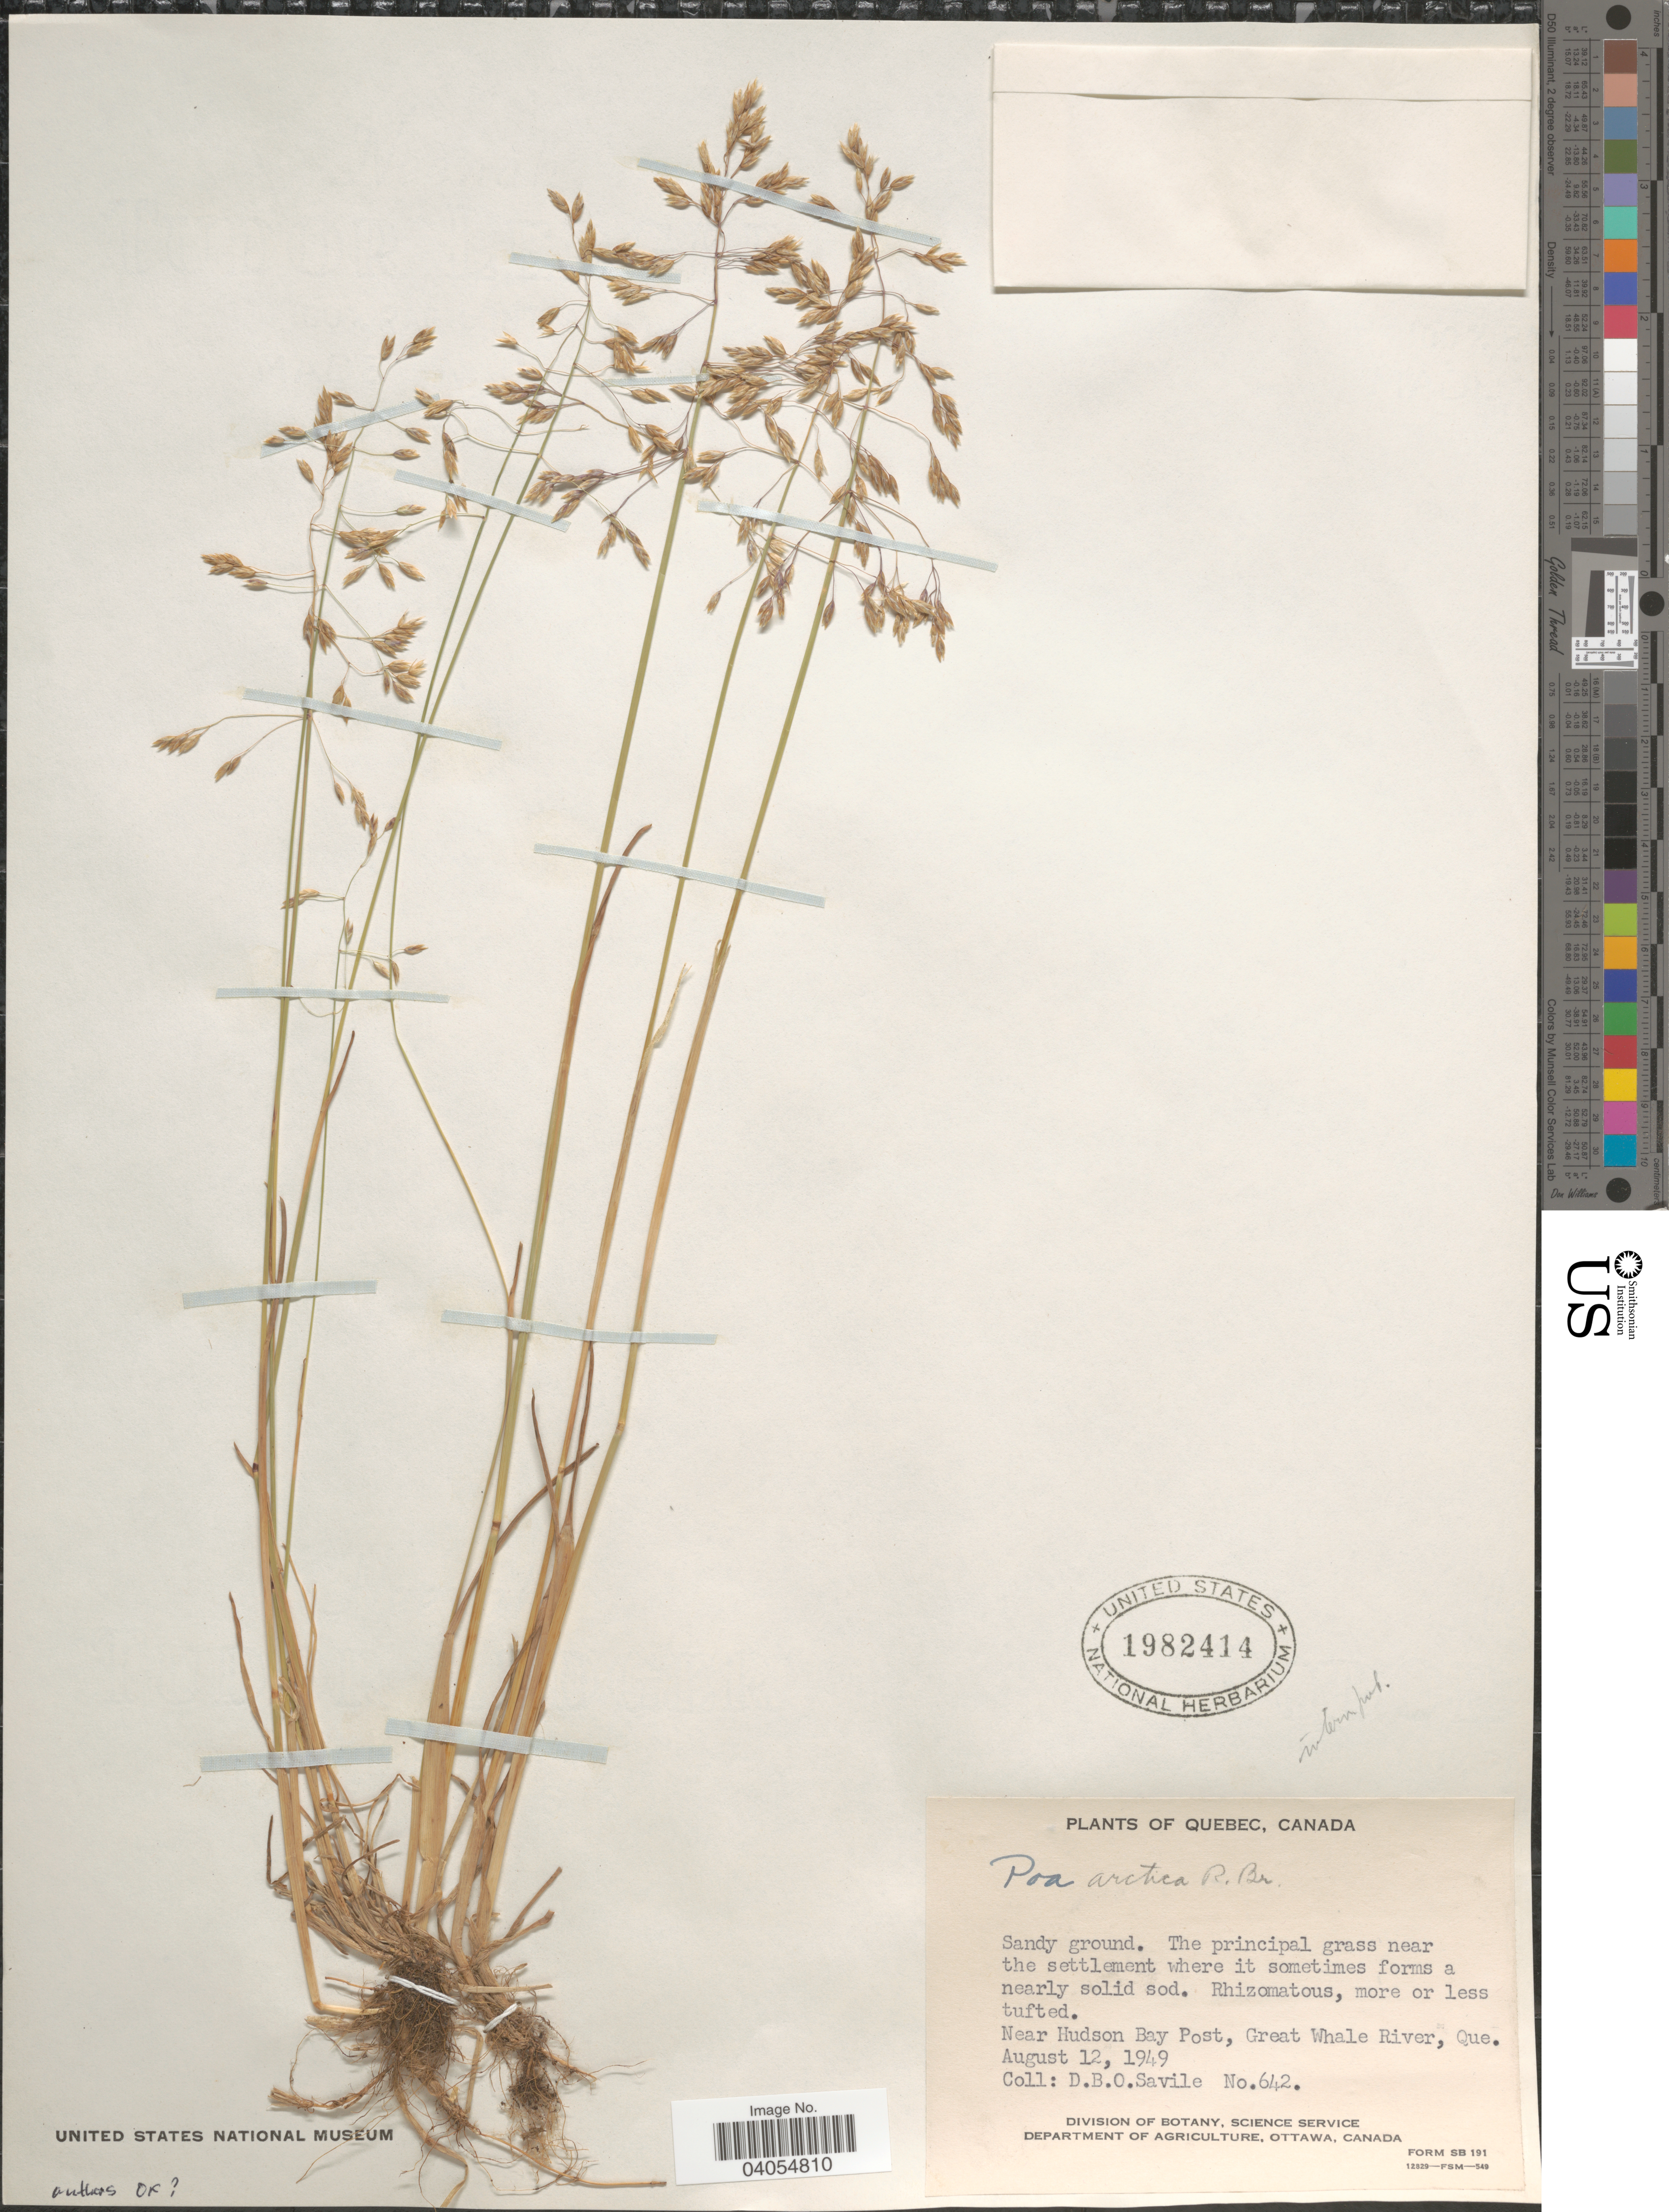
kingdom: Plantae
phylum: Tracheophyta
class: Liliopsida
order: Poales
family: Poaceae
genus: Poa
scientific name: Poa arctica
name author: R. Br.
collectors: D. Savile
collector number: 642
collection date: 1949-08-12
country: Canada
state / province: Quebec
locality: Near Hudson Bay Post, Great Whale River.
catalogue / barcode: US 1982414